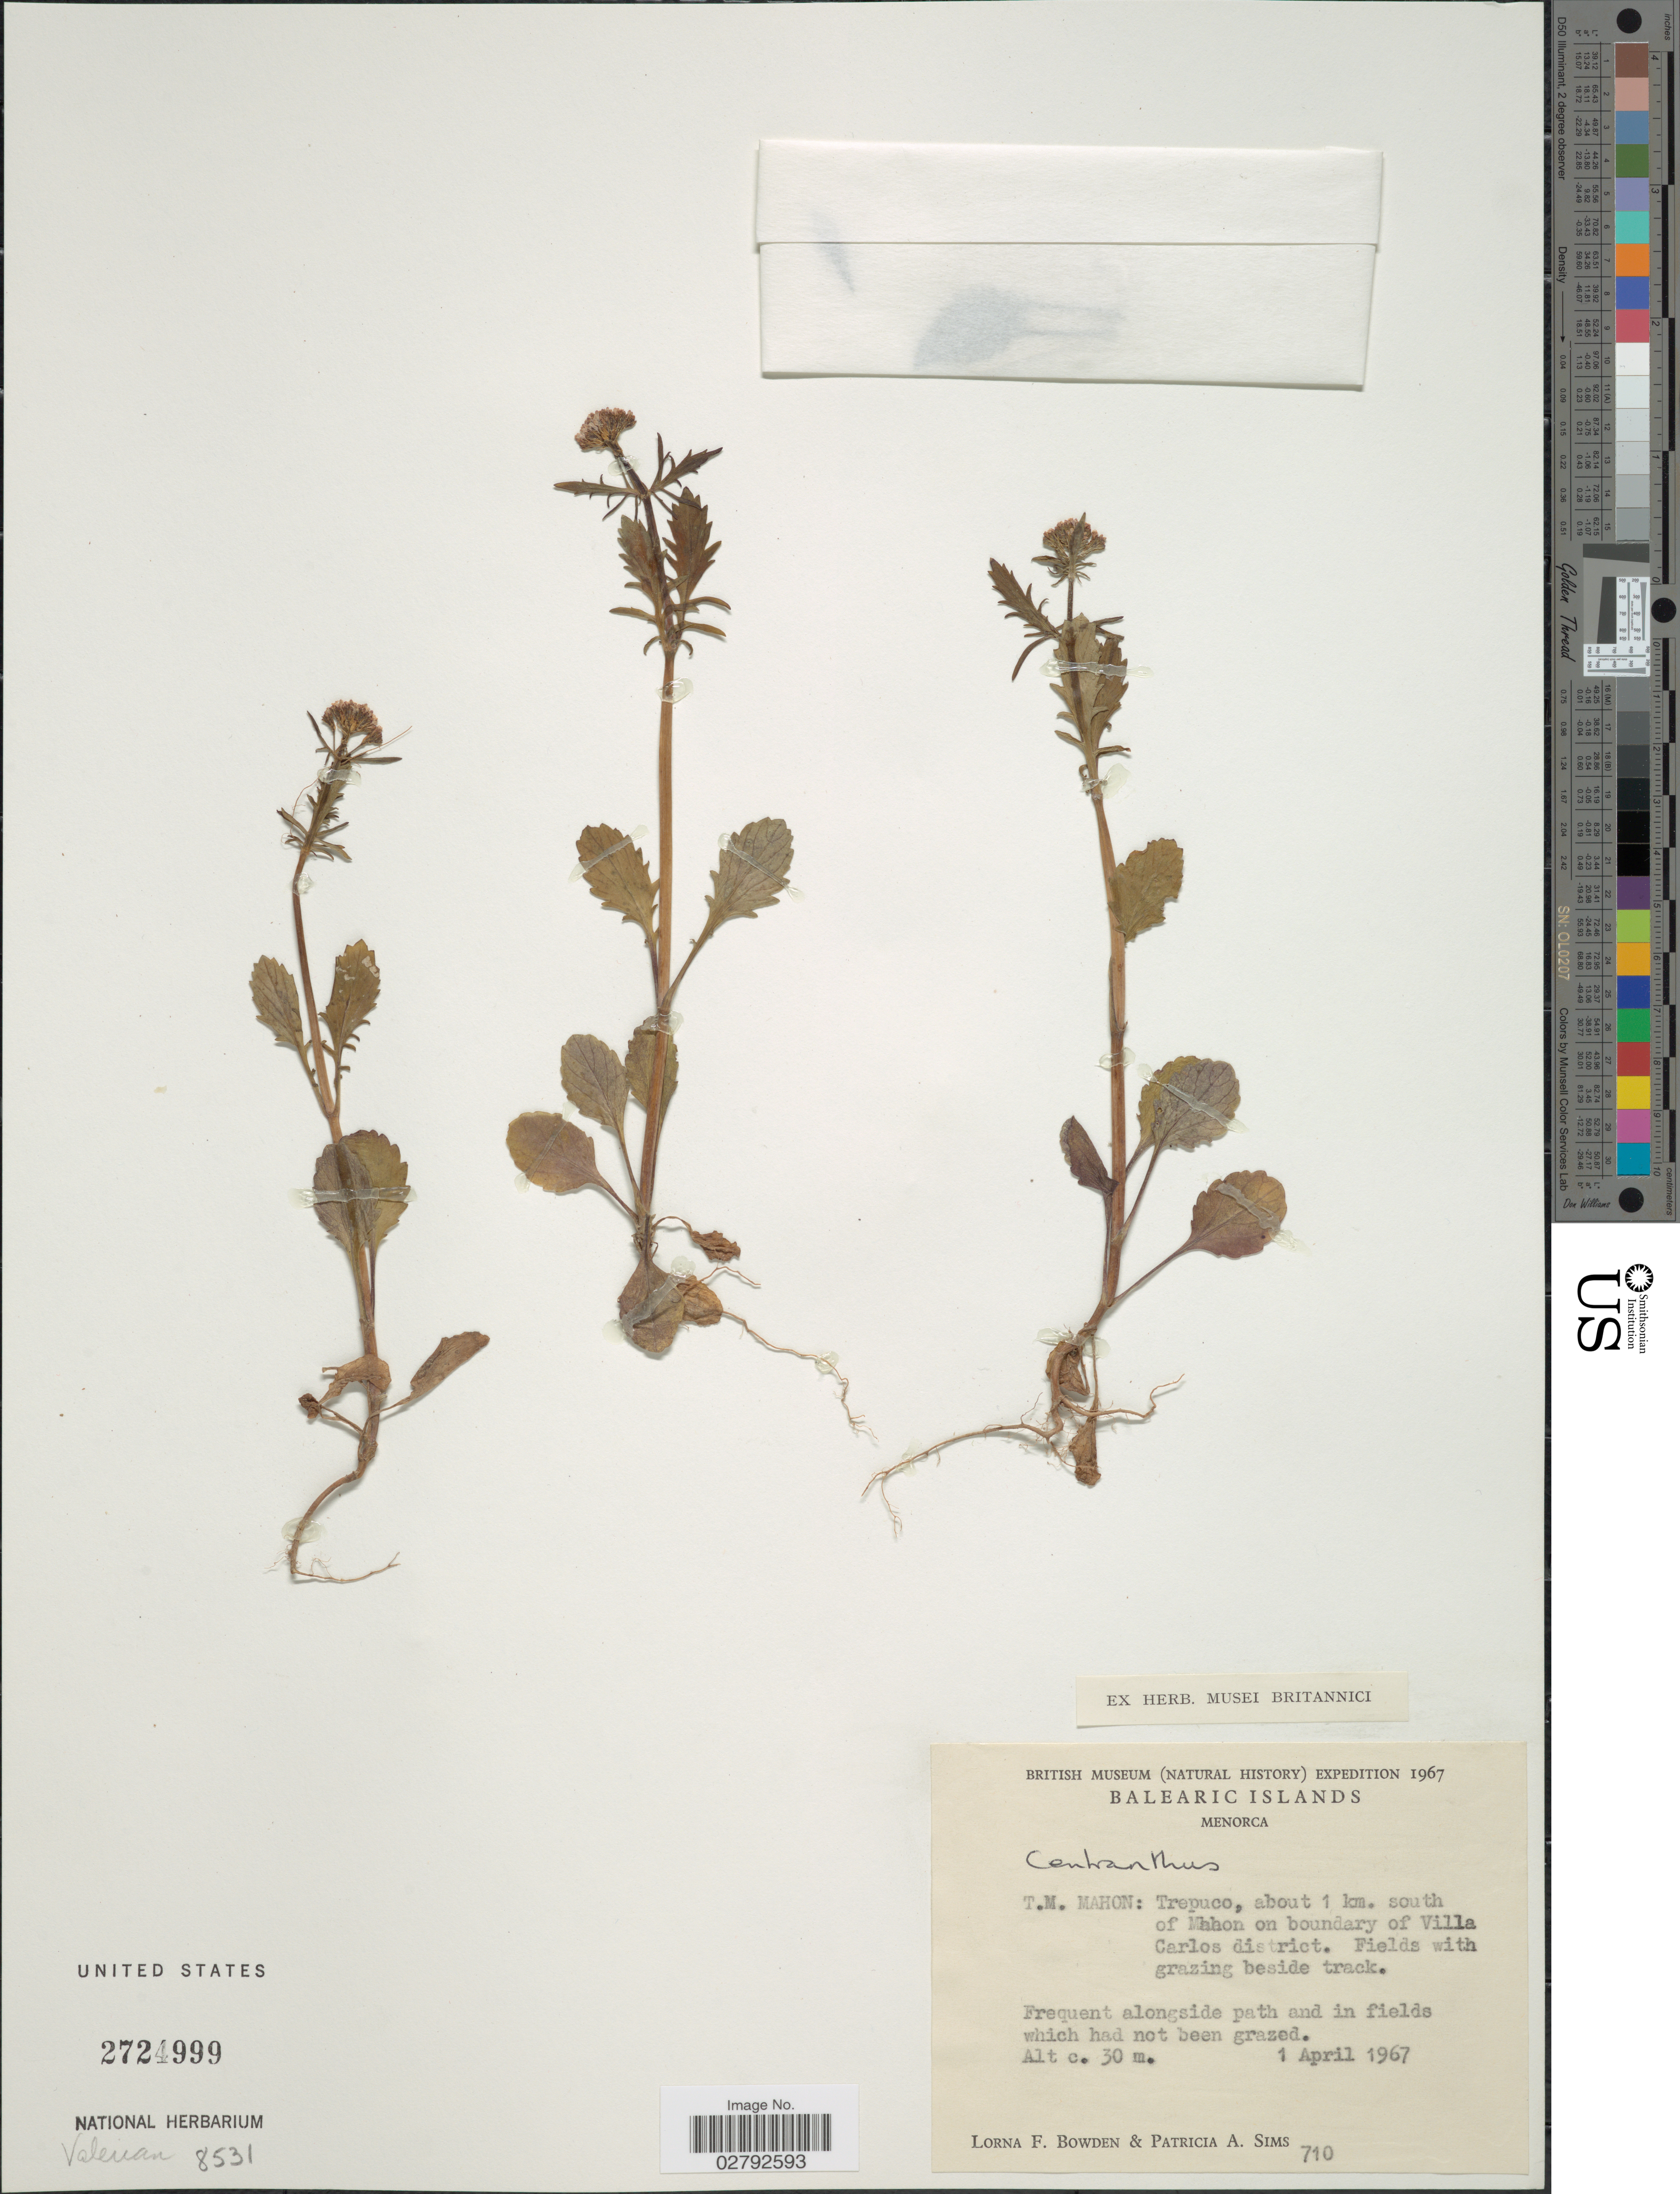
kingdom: Plantae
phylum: Tracheophyta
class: Magnoliopsida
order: Dipsacales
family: Caprifoliaceae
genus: Centranthus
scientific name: Centranthus sp.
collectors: L. F. Bowden & P. A. Sims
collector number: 710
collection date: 1967-04-01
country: Spain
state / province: Islas Baleares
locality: Balearic Islands. Menorca. T.M. Mahon: Trepuco, about 1 km. south of Mahon on boundary of Villa Carlos district.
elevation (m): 30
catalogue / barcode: US 2724999